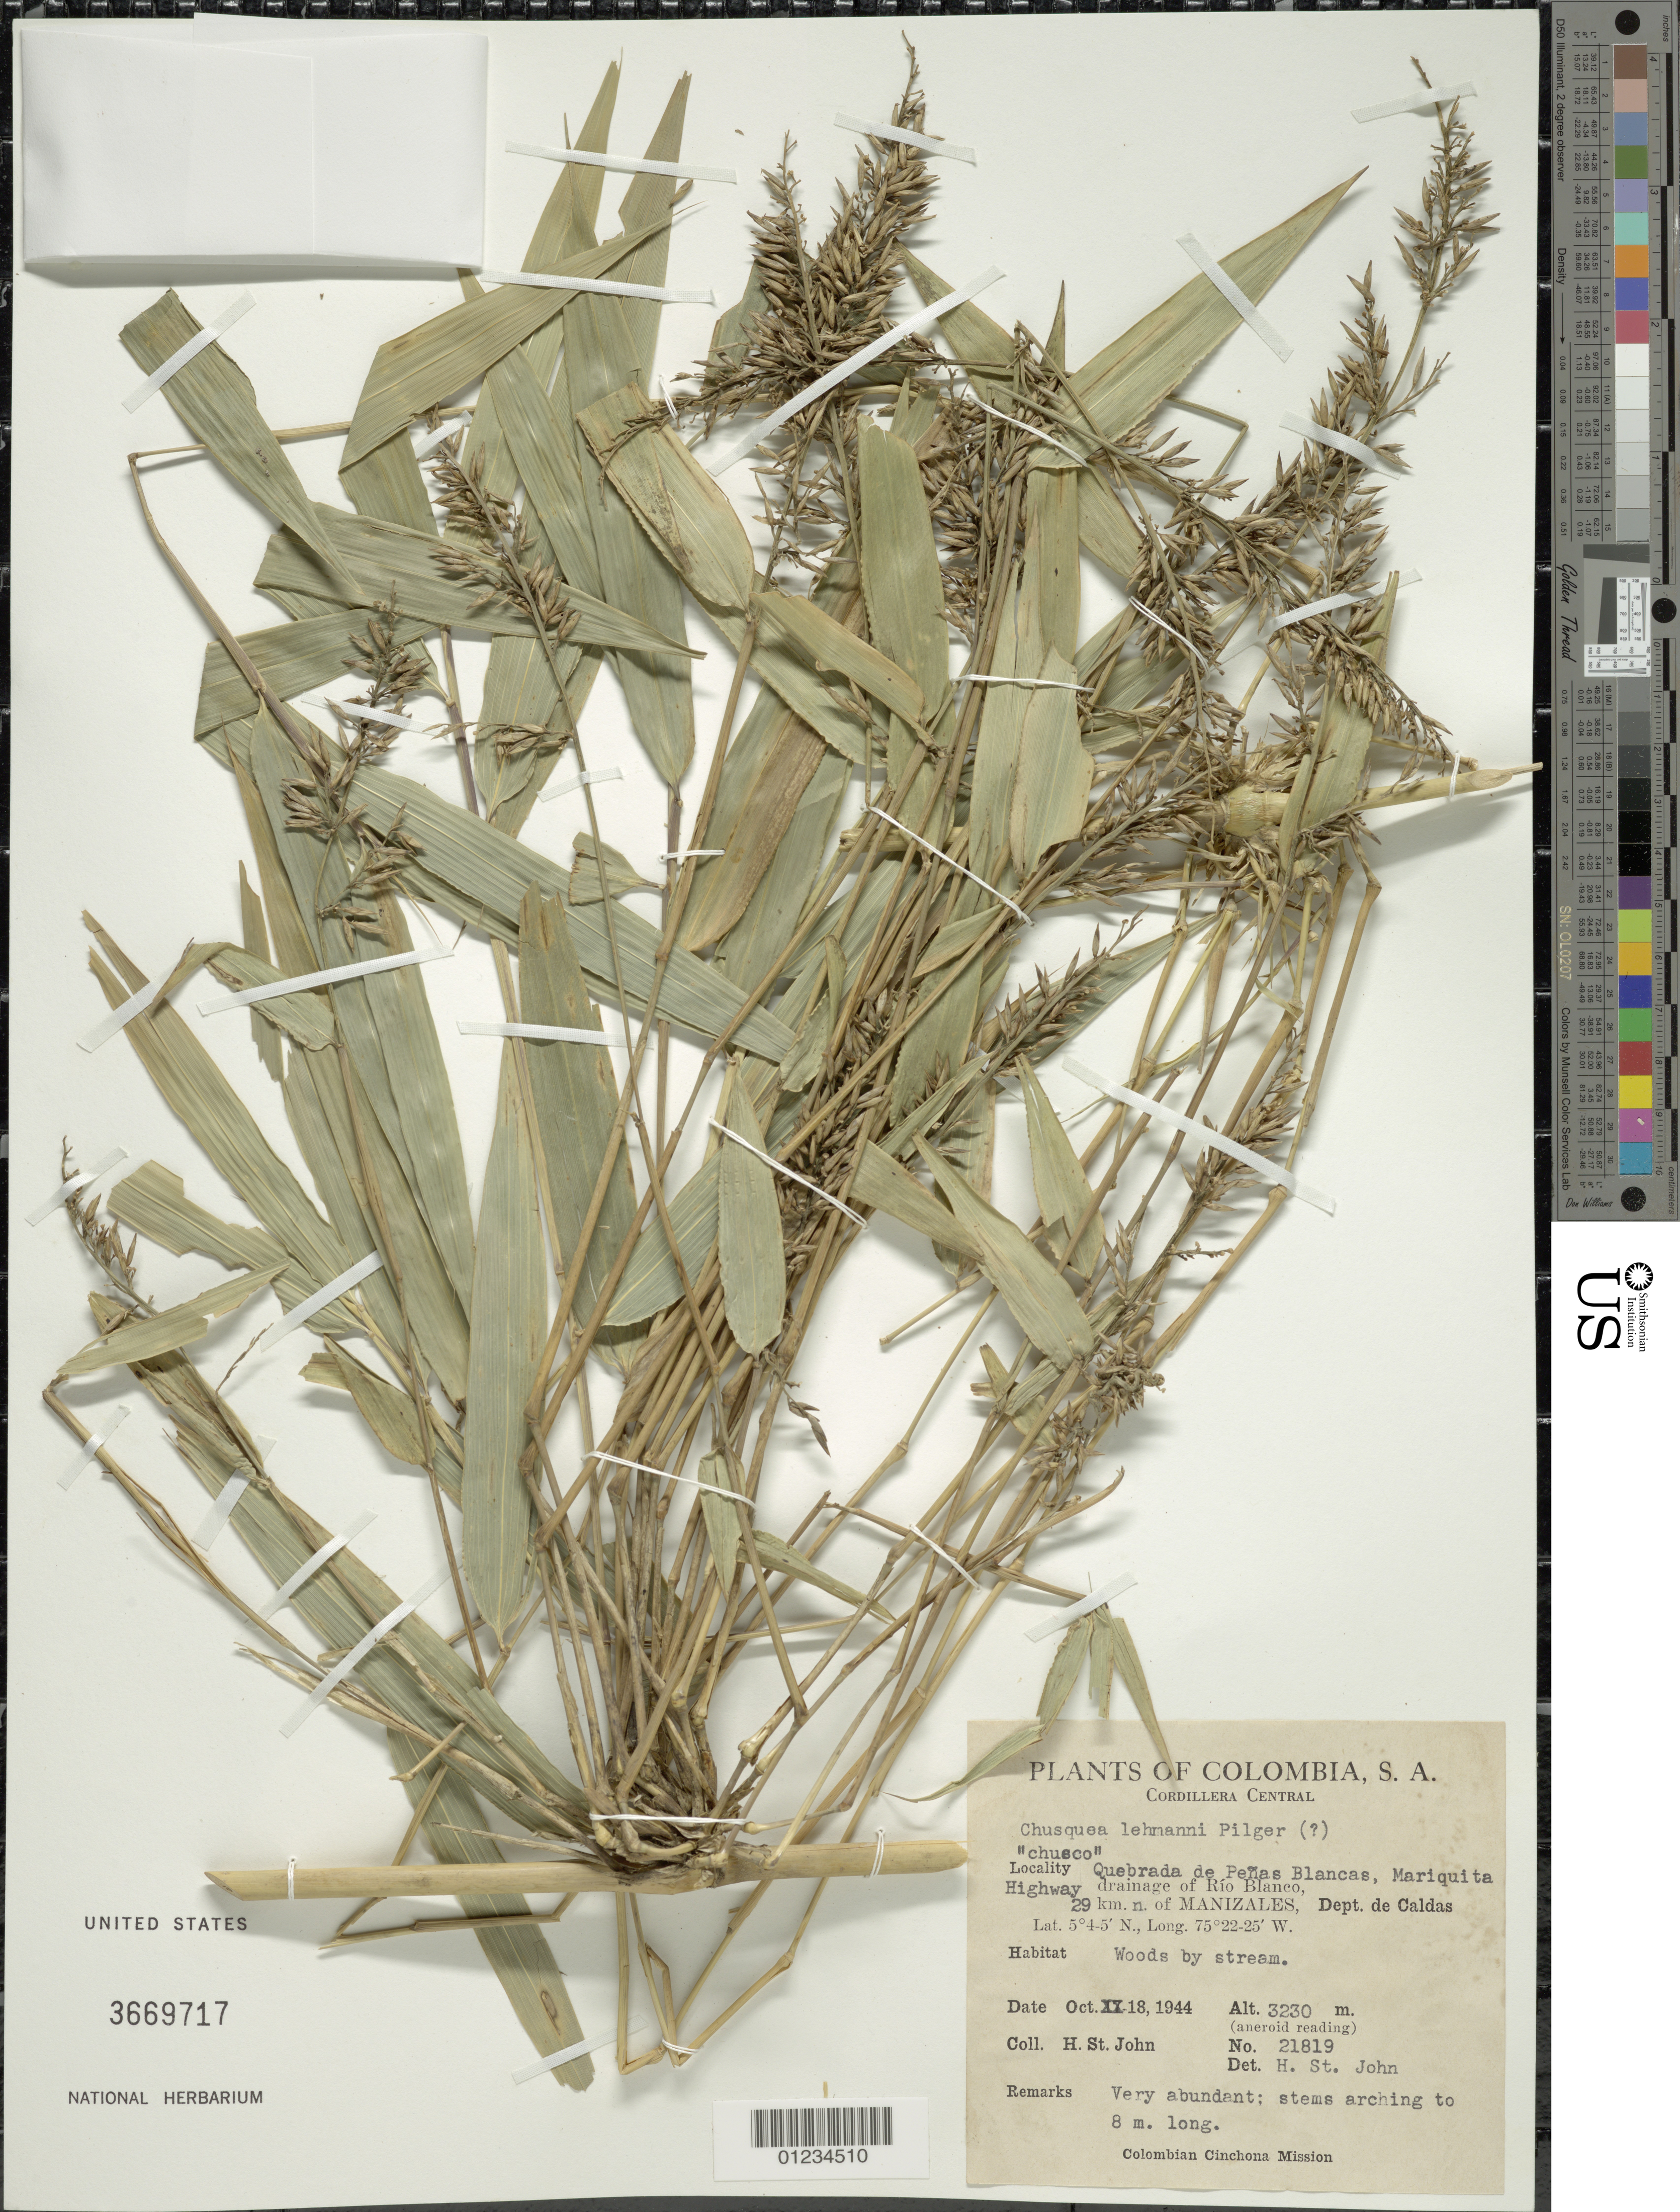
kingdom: Plantae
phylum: Tracheophyta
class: Liliopsida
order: Poales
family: Poaceae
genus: Chusquea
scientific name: Chusquea lehmannii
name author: Pilg.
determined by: St. John, H.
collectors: H. St. John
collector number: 21819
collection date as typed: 18 Oct 1944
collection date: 1944-10-18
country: Colombia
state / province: Caldas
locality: Quebrada de Penas Blancas, Mariquita Hwy, drainage of Rio Blanco, 29 km.n. of MANIZALES. Woods by stream.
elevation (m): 3230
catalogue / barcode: US 3669717